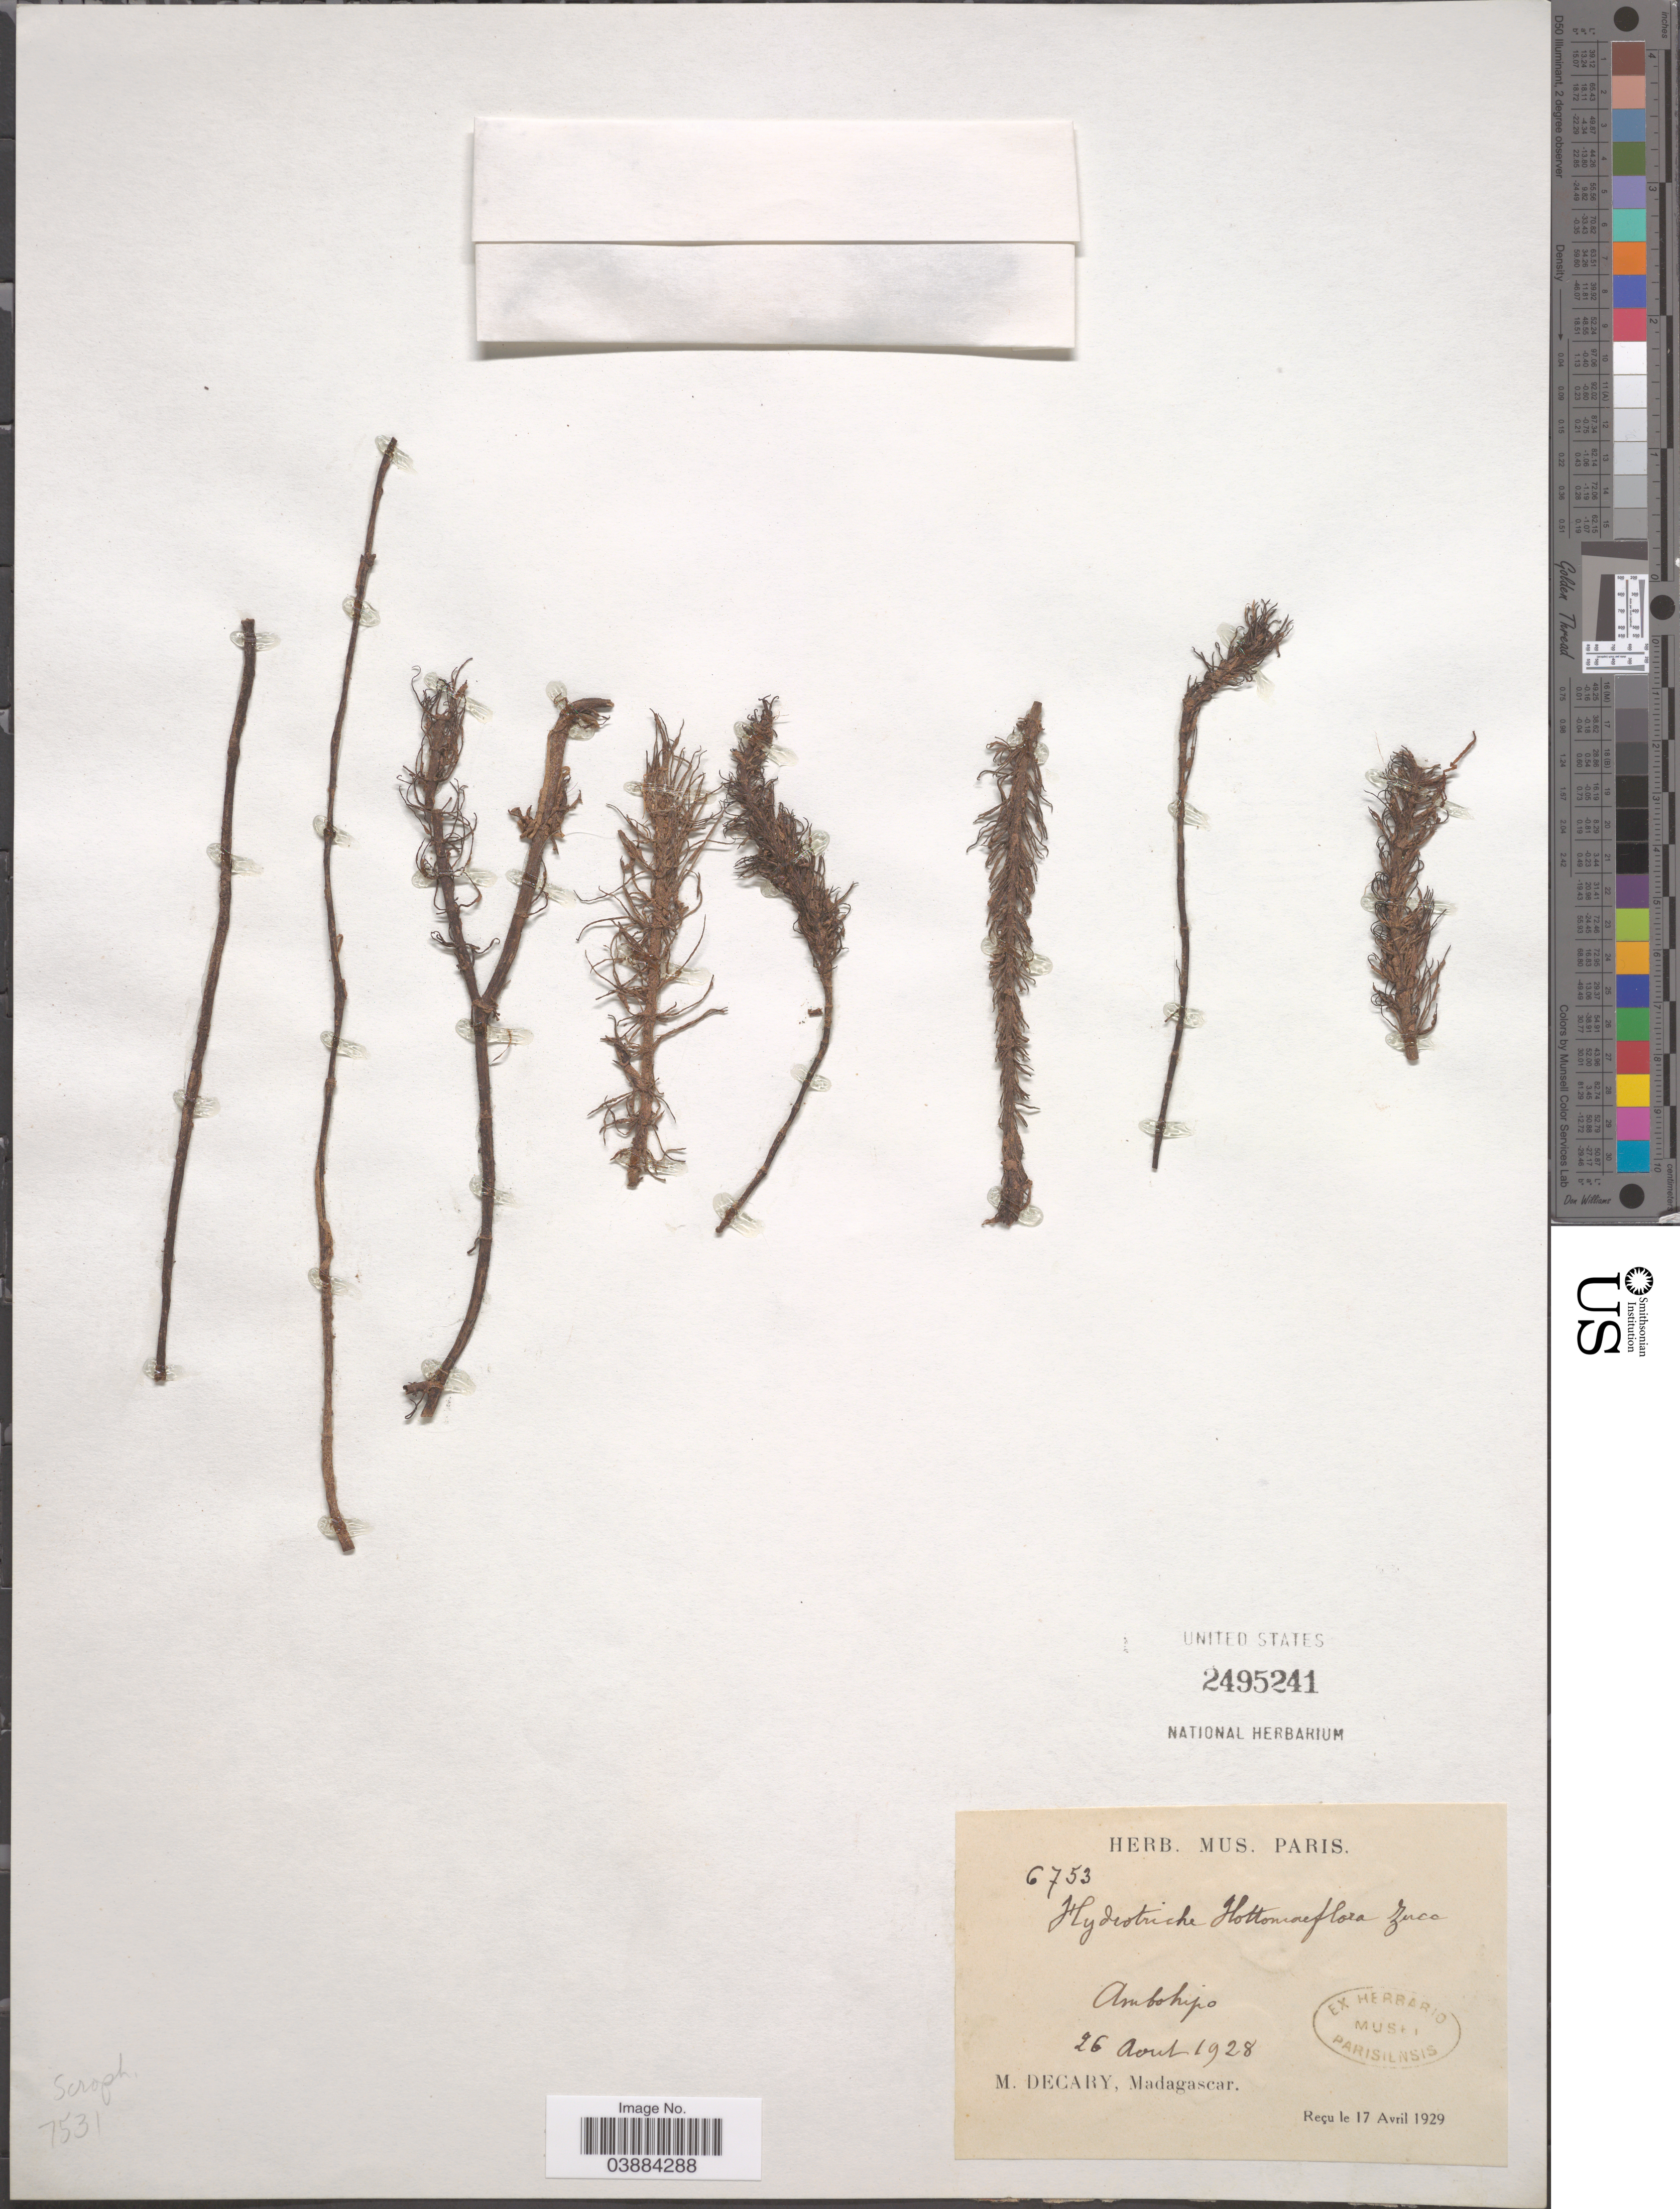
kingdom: Plantae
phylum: Tracheophyta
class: Magnoliopsida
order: Lamiales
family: Plantaginaceae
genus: Hydrotriche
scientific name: Hydrotriche hottoniiflora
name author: Zucc.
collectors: R. Decary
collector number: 6753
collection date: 1928-08-26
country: Madagascar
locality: Ambohipo.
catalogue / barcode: US 2495241